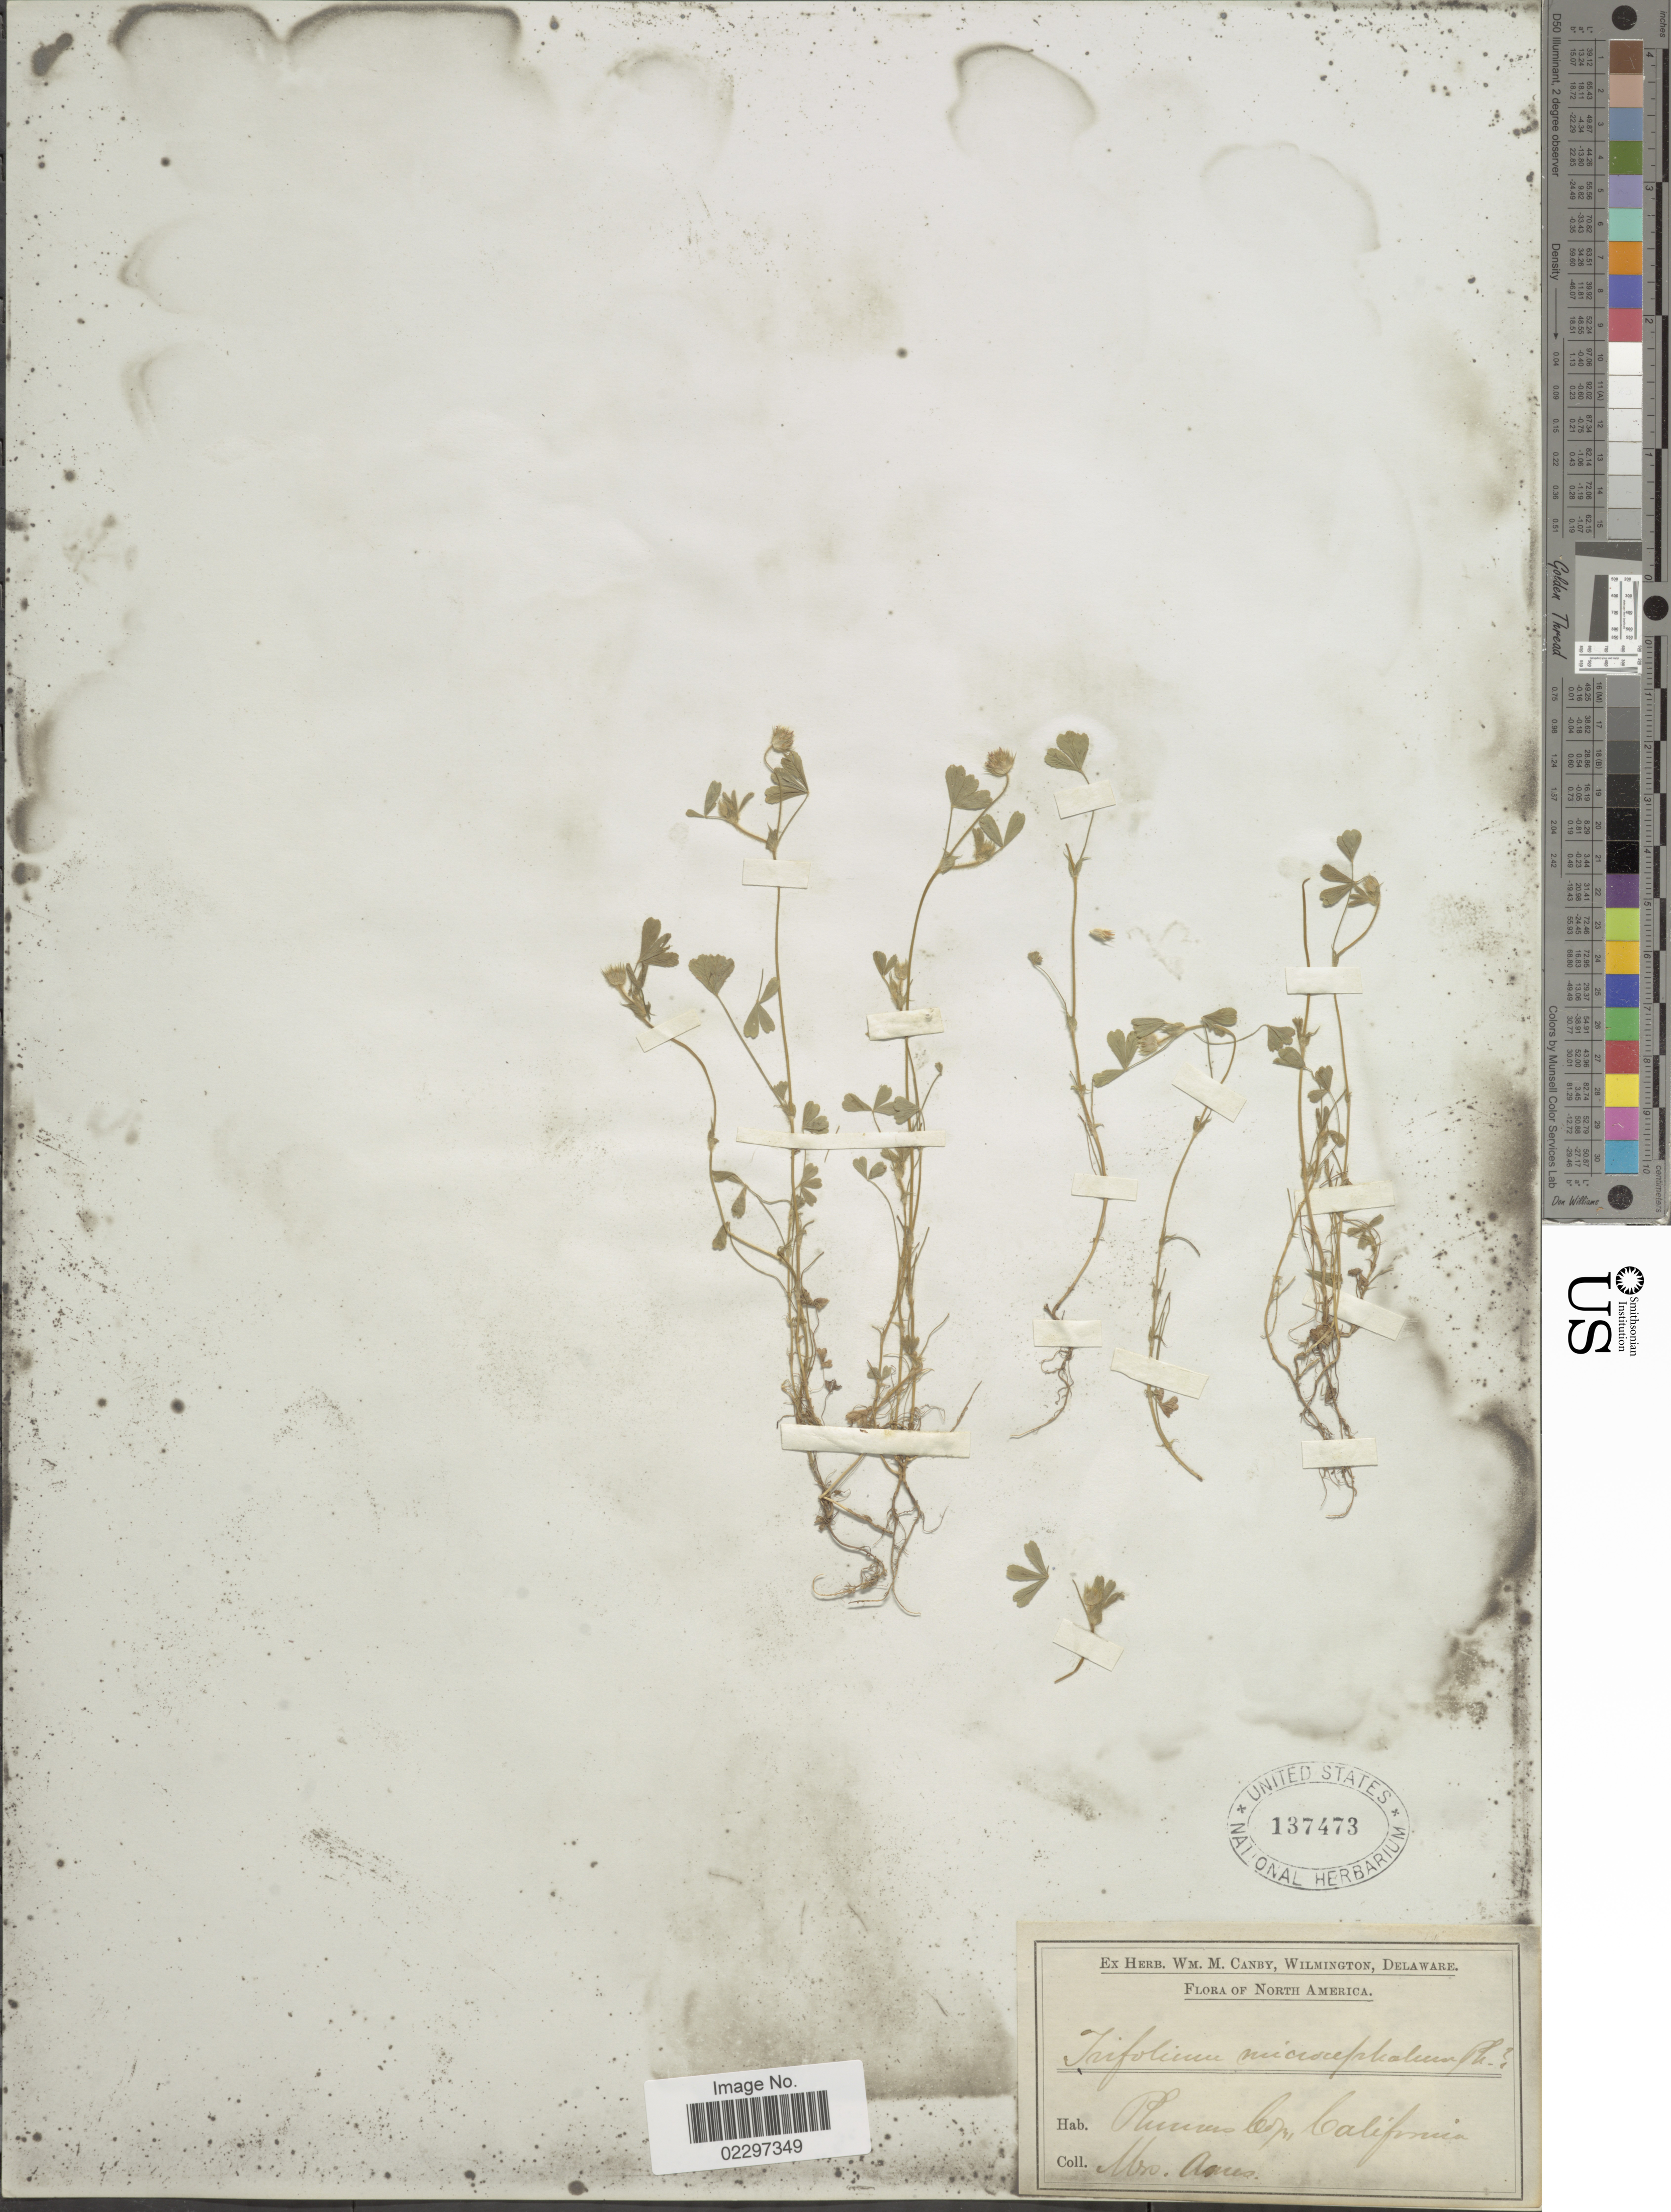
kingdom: Plantae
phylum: Tracheophyta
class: Magnoliopsida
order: Fabales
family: Fabaceae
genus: Trifolium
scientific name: Trifolium microcephalum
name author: Pursh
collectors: -- Ames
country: United States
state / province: California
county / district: Plumas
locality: Plumas Coy.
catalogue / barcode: US 137473